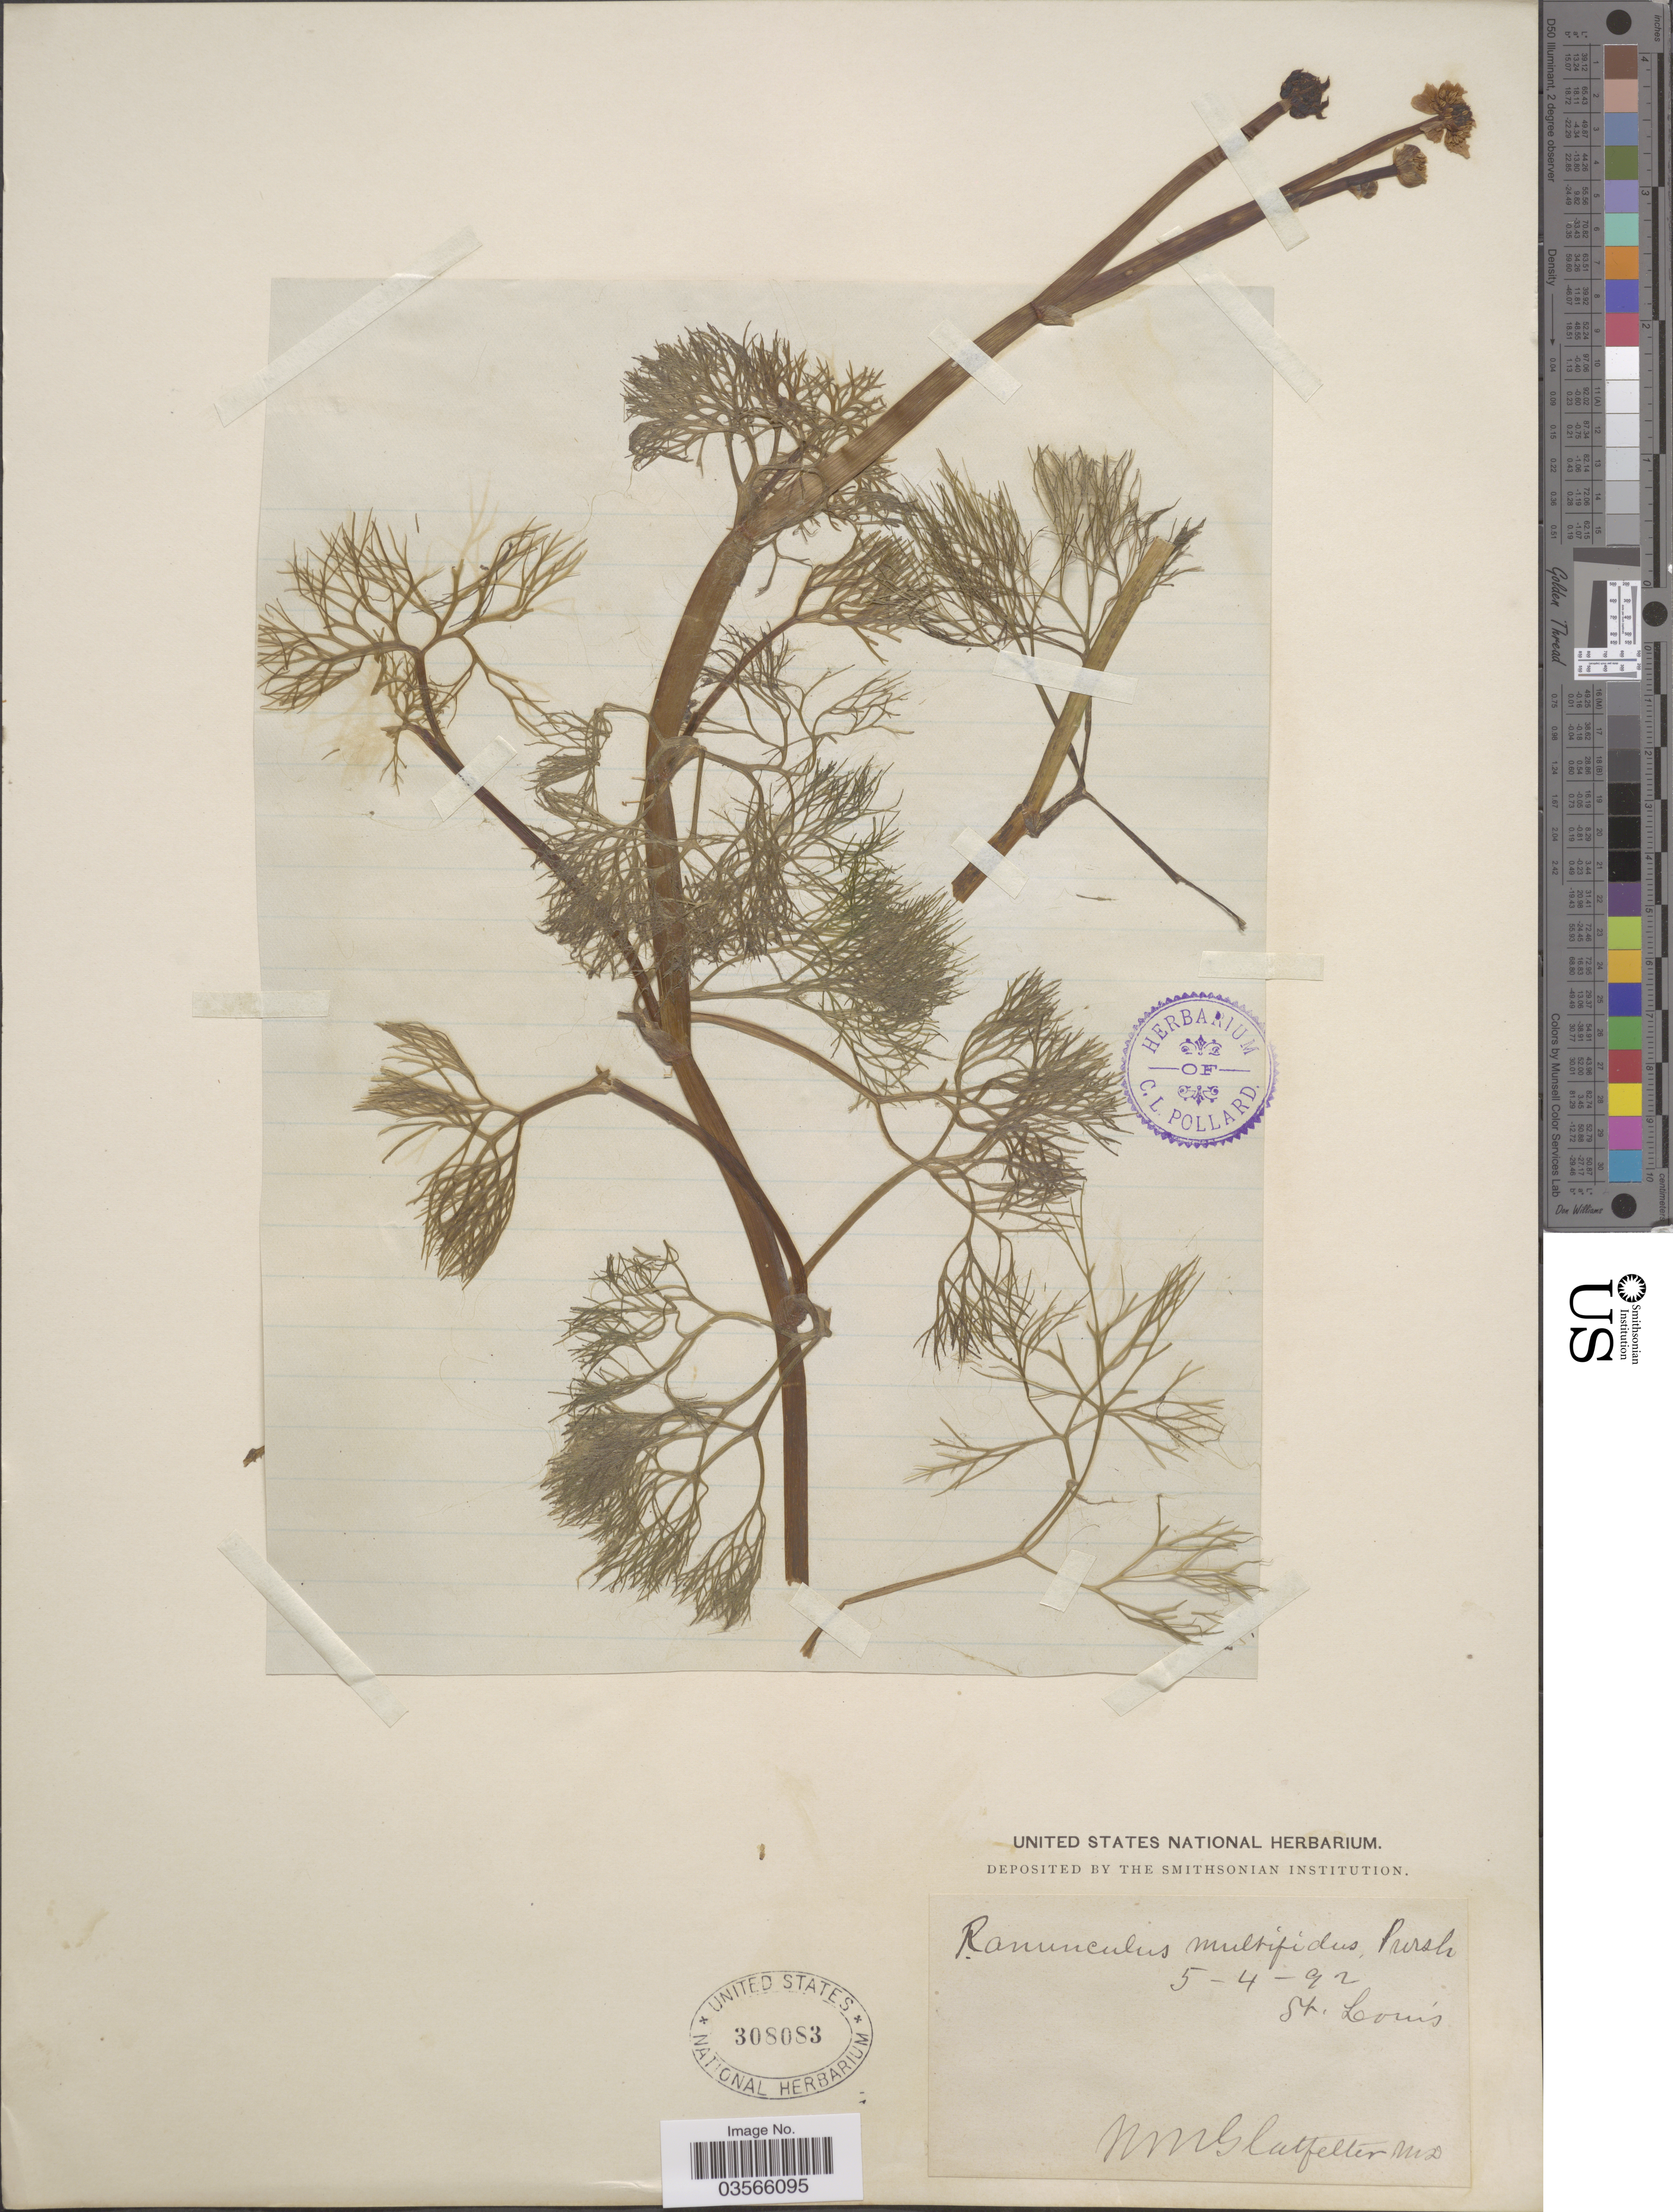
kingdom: Plantae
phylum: Tracheophyta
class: Magnoliopsida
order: Ranunculales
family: Ranunculaceae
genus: Ranunculus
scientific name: Ranunculus flabellaris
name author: Raf.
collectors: N. M. Glatfelter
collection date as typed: Transcribed d/m/y: 4/5/92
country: United States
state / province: Missouri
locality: St. Louis.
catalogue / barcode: US 308083